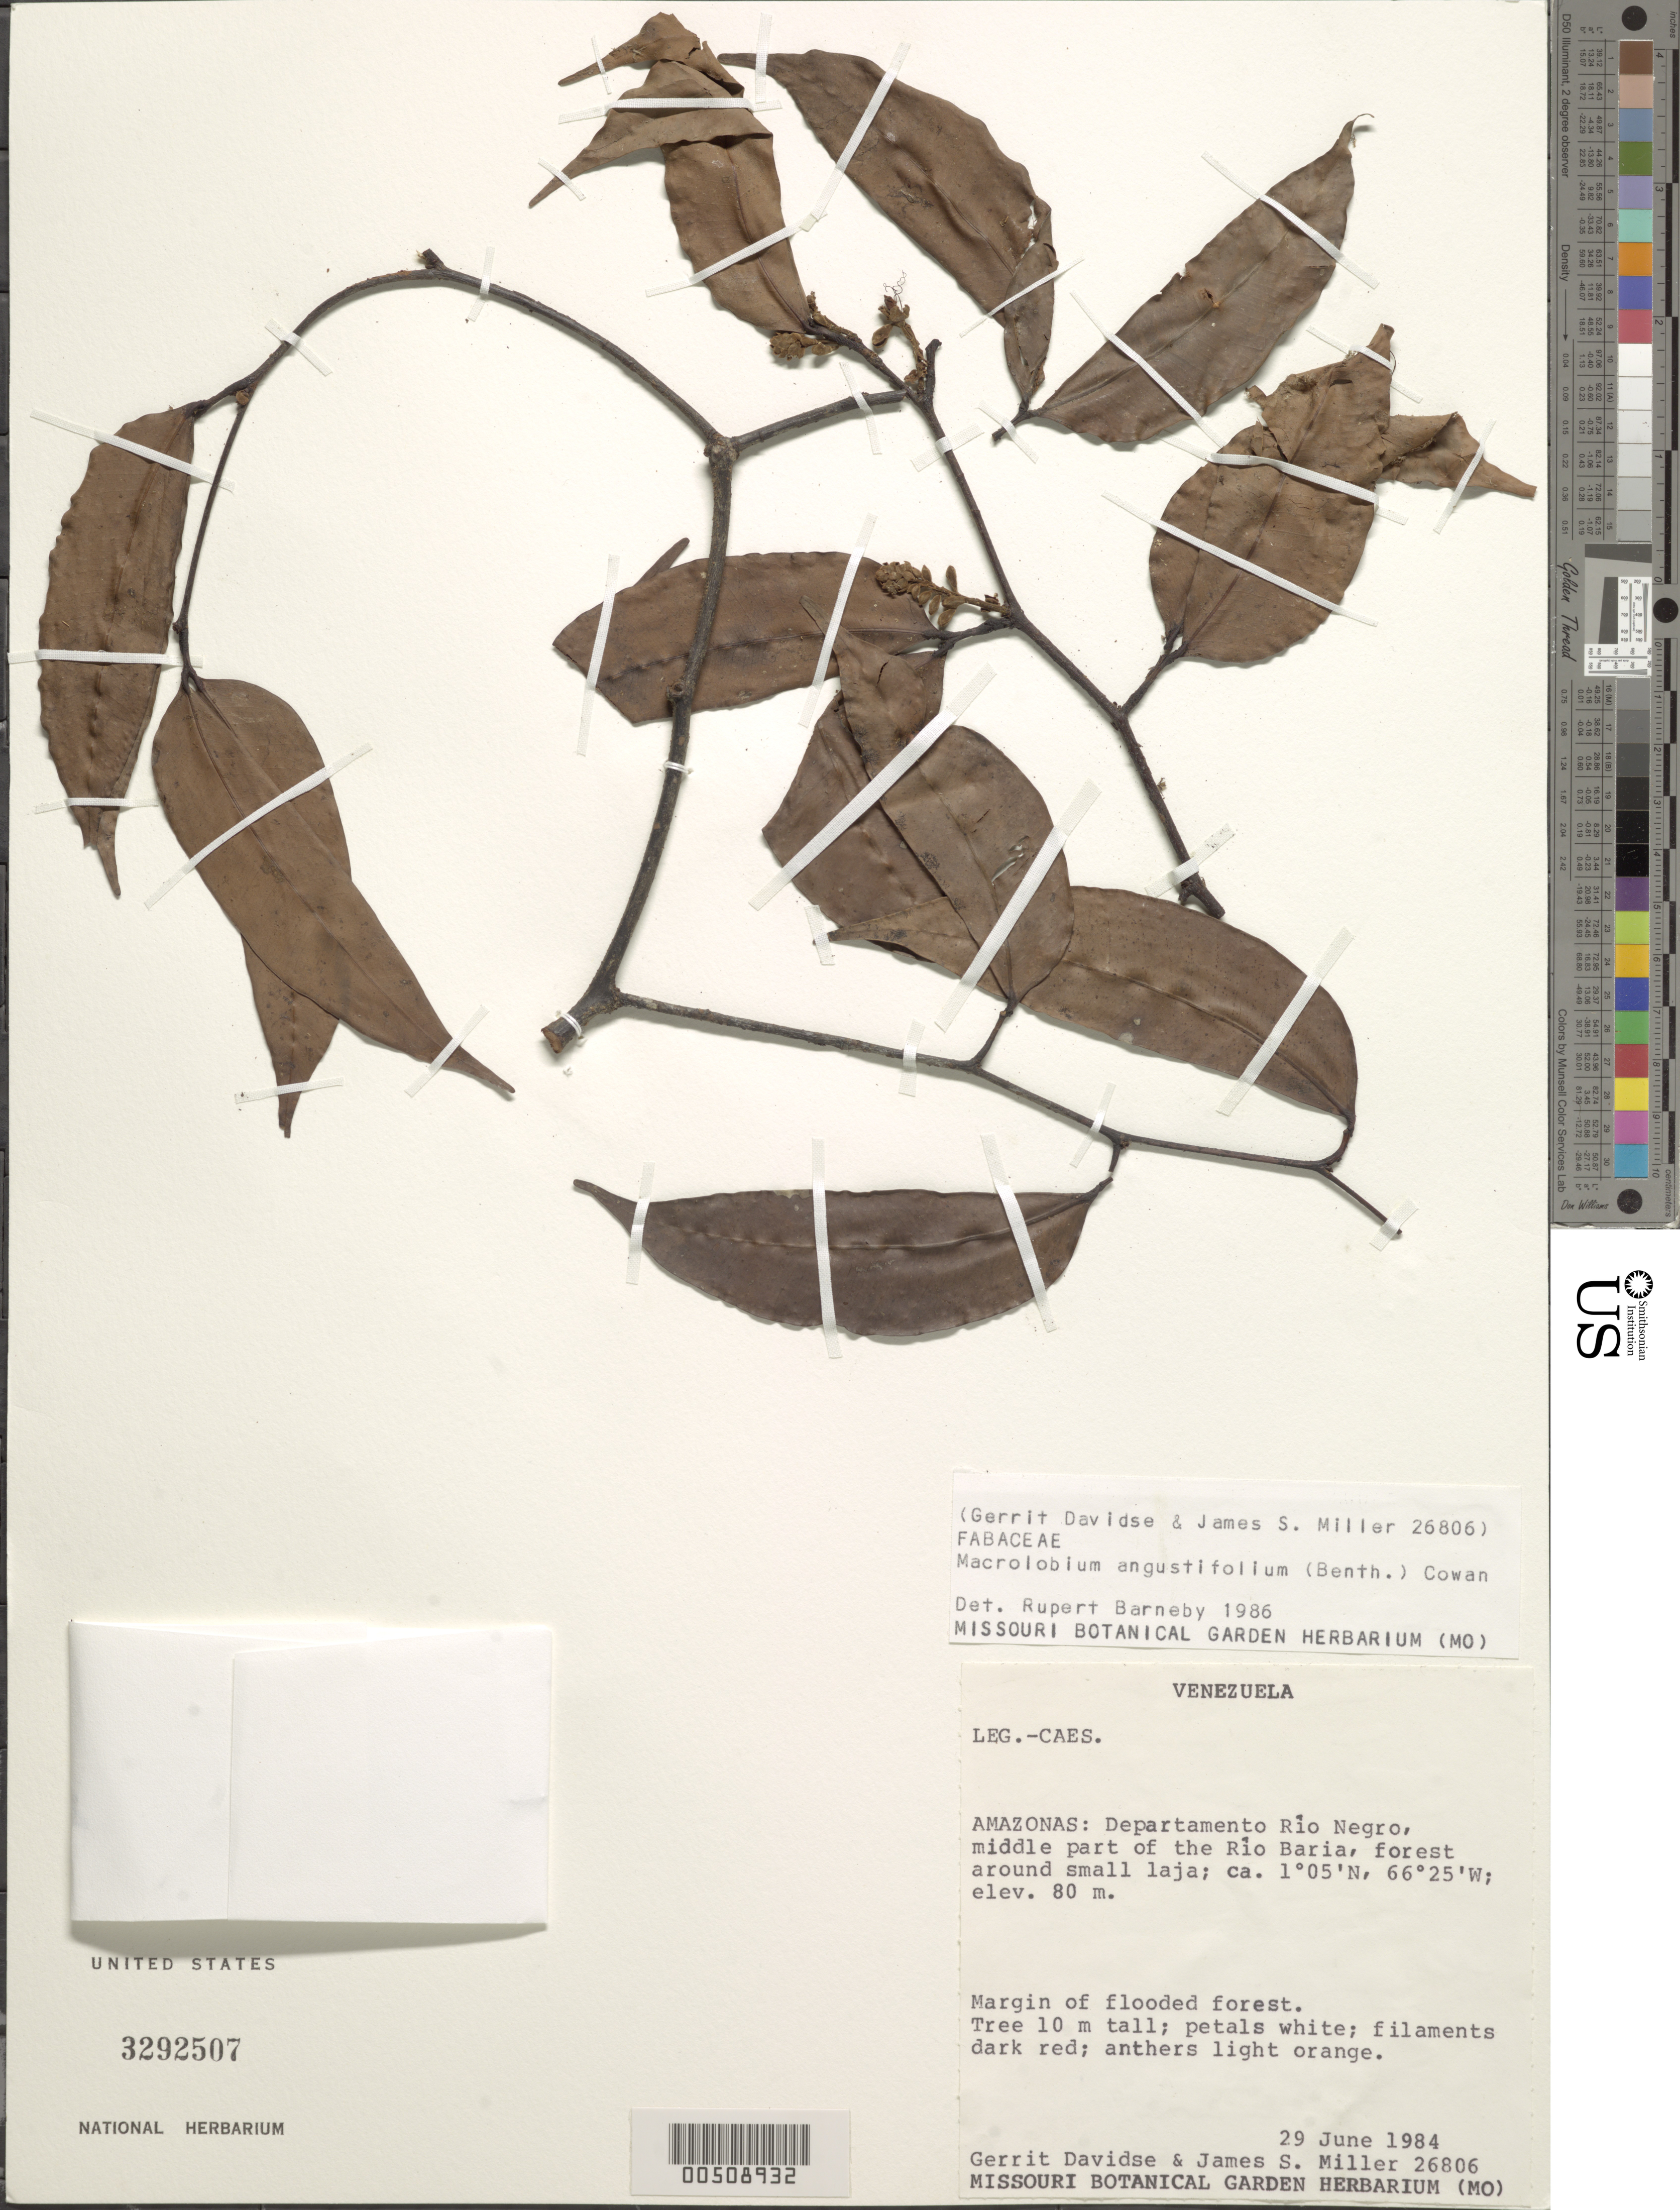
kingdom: Plantae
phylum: Tracheophyta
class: Magnoliopsida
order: Fabales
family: Fabaceae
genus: Macrolobium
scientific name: Macrolobium angustifolium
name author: (Benth.) R.S. Cowan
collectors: G. Davidse & J. S. Miller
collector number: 26806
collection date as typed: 29 Jun 1984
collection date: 1984-06-29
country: Venezuela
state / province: Amazonas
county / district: Rio Negro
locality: Rio Baria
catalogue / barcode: US 3292507